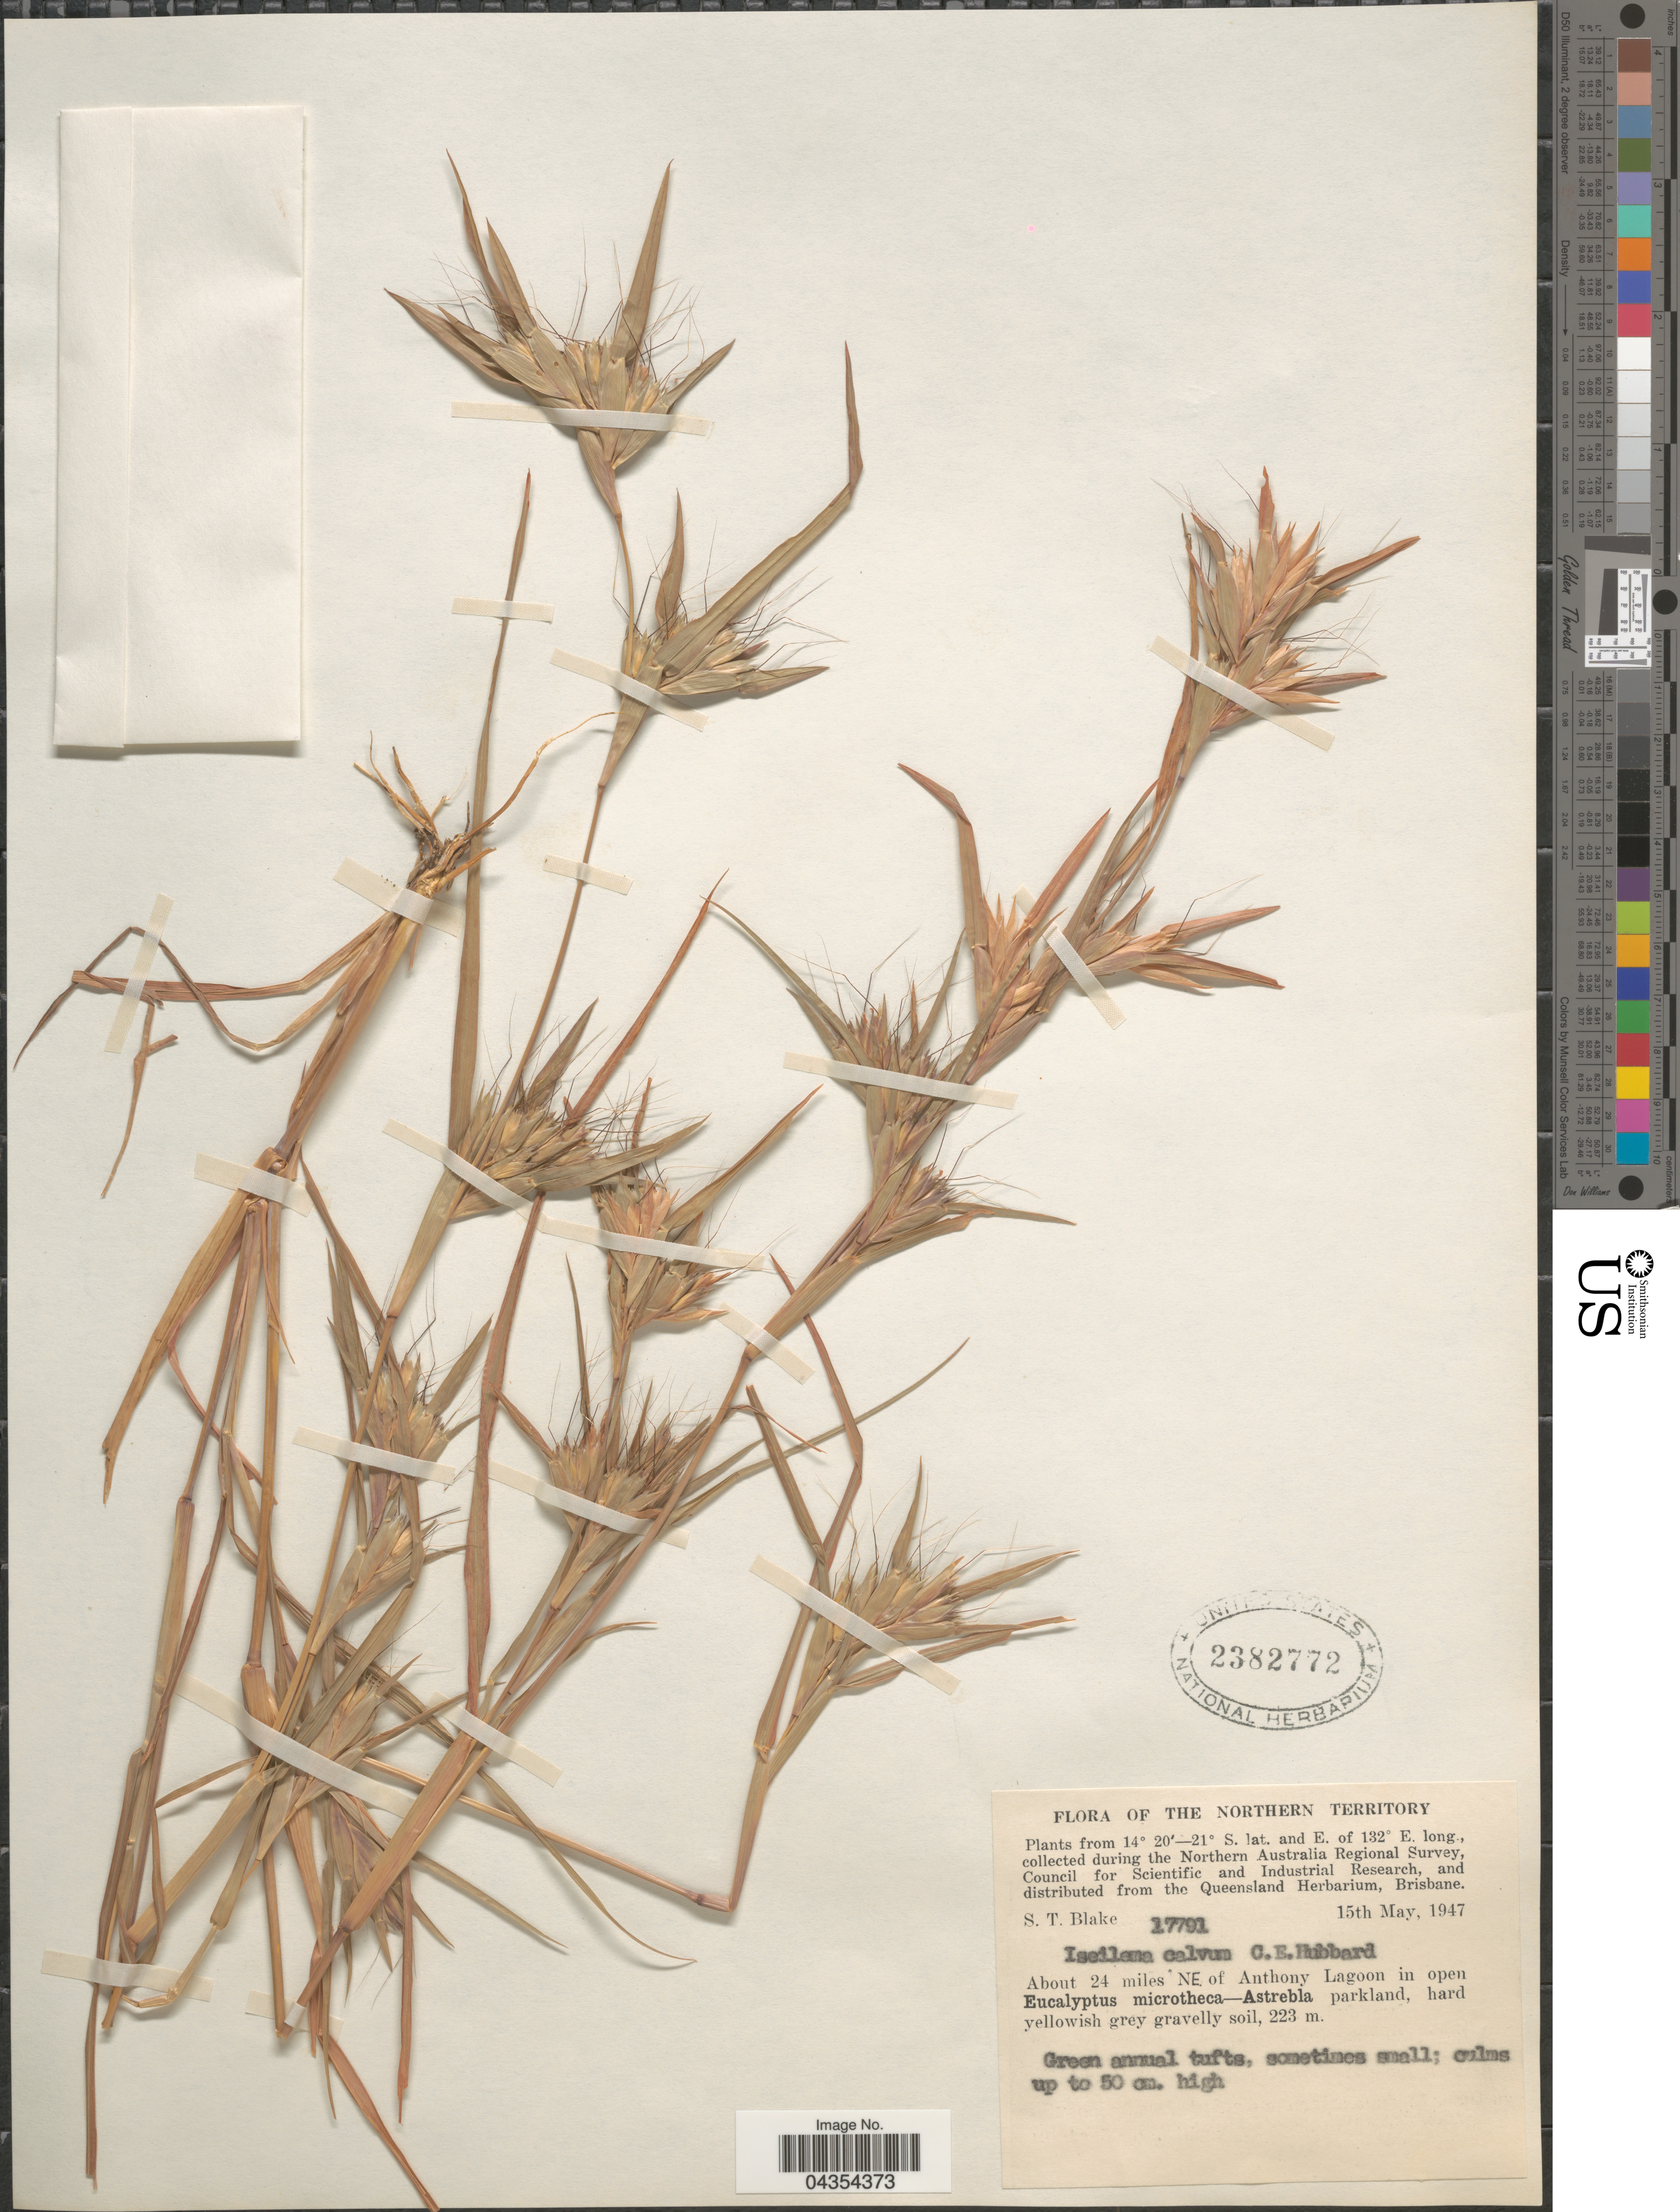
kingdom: Plantae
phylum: Tracheophyta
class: Liliopsida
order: Poales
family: Poaceae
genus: Iseilema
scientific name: Iseilema calvum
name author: C. E. Hubb.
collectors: S. T. Blake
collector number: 17791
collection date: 1947-05-15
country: Australia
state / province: Northern Territory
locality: The Northern Australia Regional Survey. About 24 miles NE. of Anthony Lagoon.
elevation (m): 223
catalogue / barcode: US 2382772